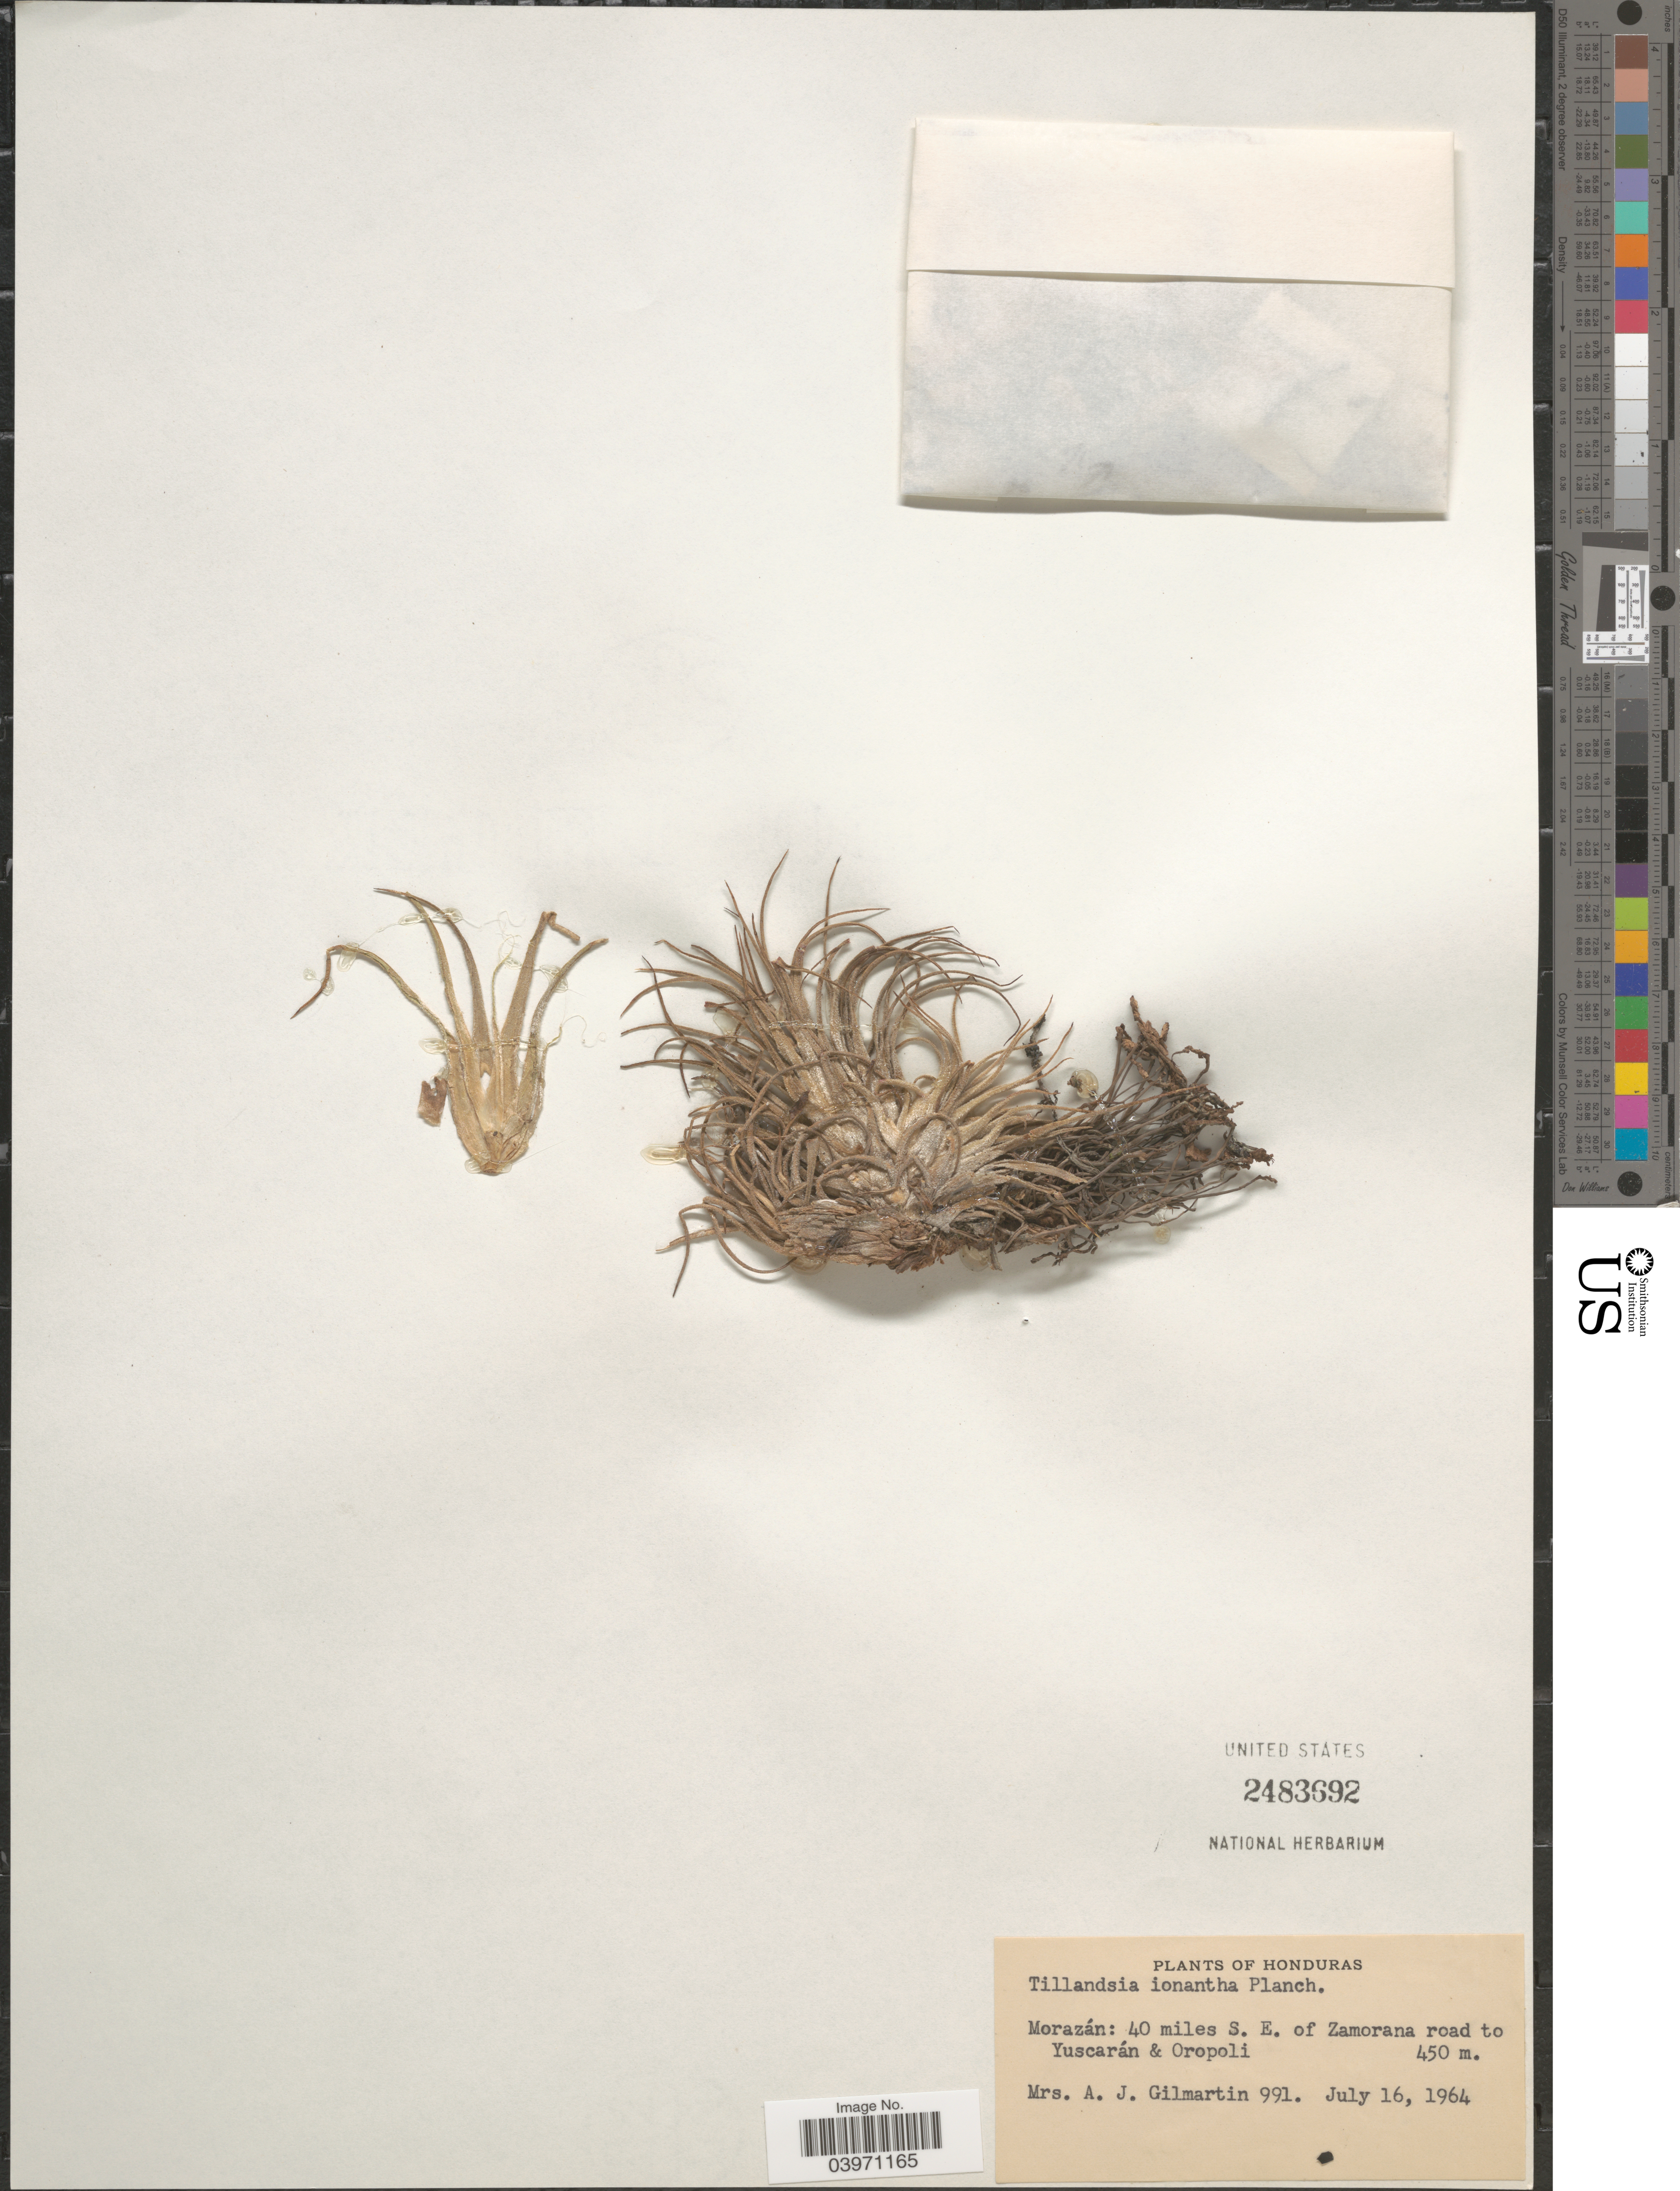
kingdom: Plantae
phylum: Tracheophyta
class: Liliopsida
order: Poales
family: Bromeliaceae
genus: Tillandsia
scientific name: Tillandsia ionantha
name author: Planch.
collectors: A. J. Gilmartin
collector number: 991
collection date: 1964-07-16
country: Honduras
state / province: Fco. Morazán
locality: Morazán: 40 miles S. E. of Zamorana road to Yuscarán & Oropoli.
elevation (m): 450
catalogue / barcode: US 2483692